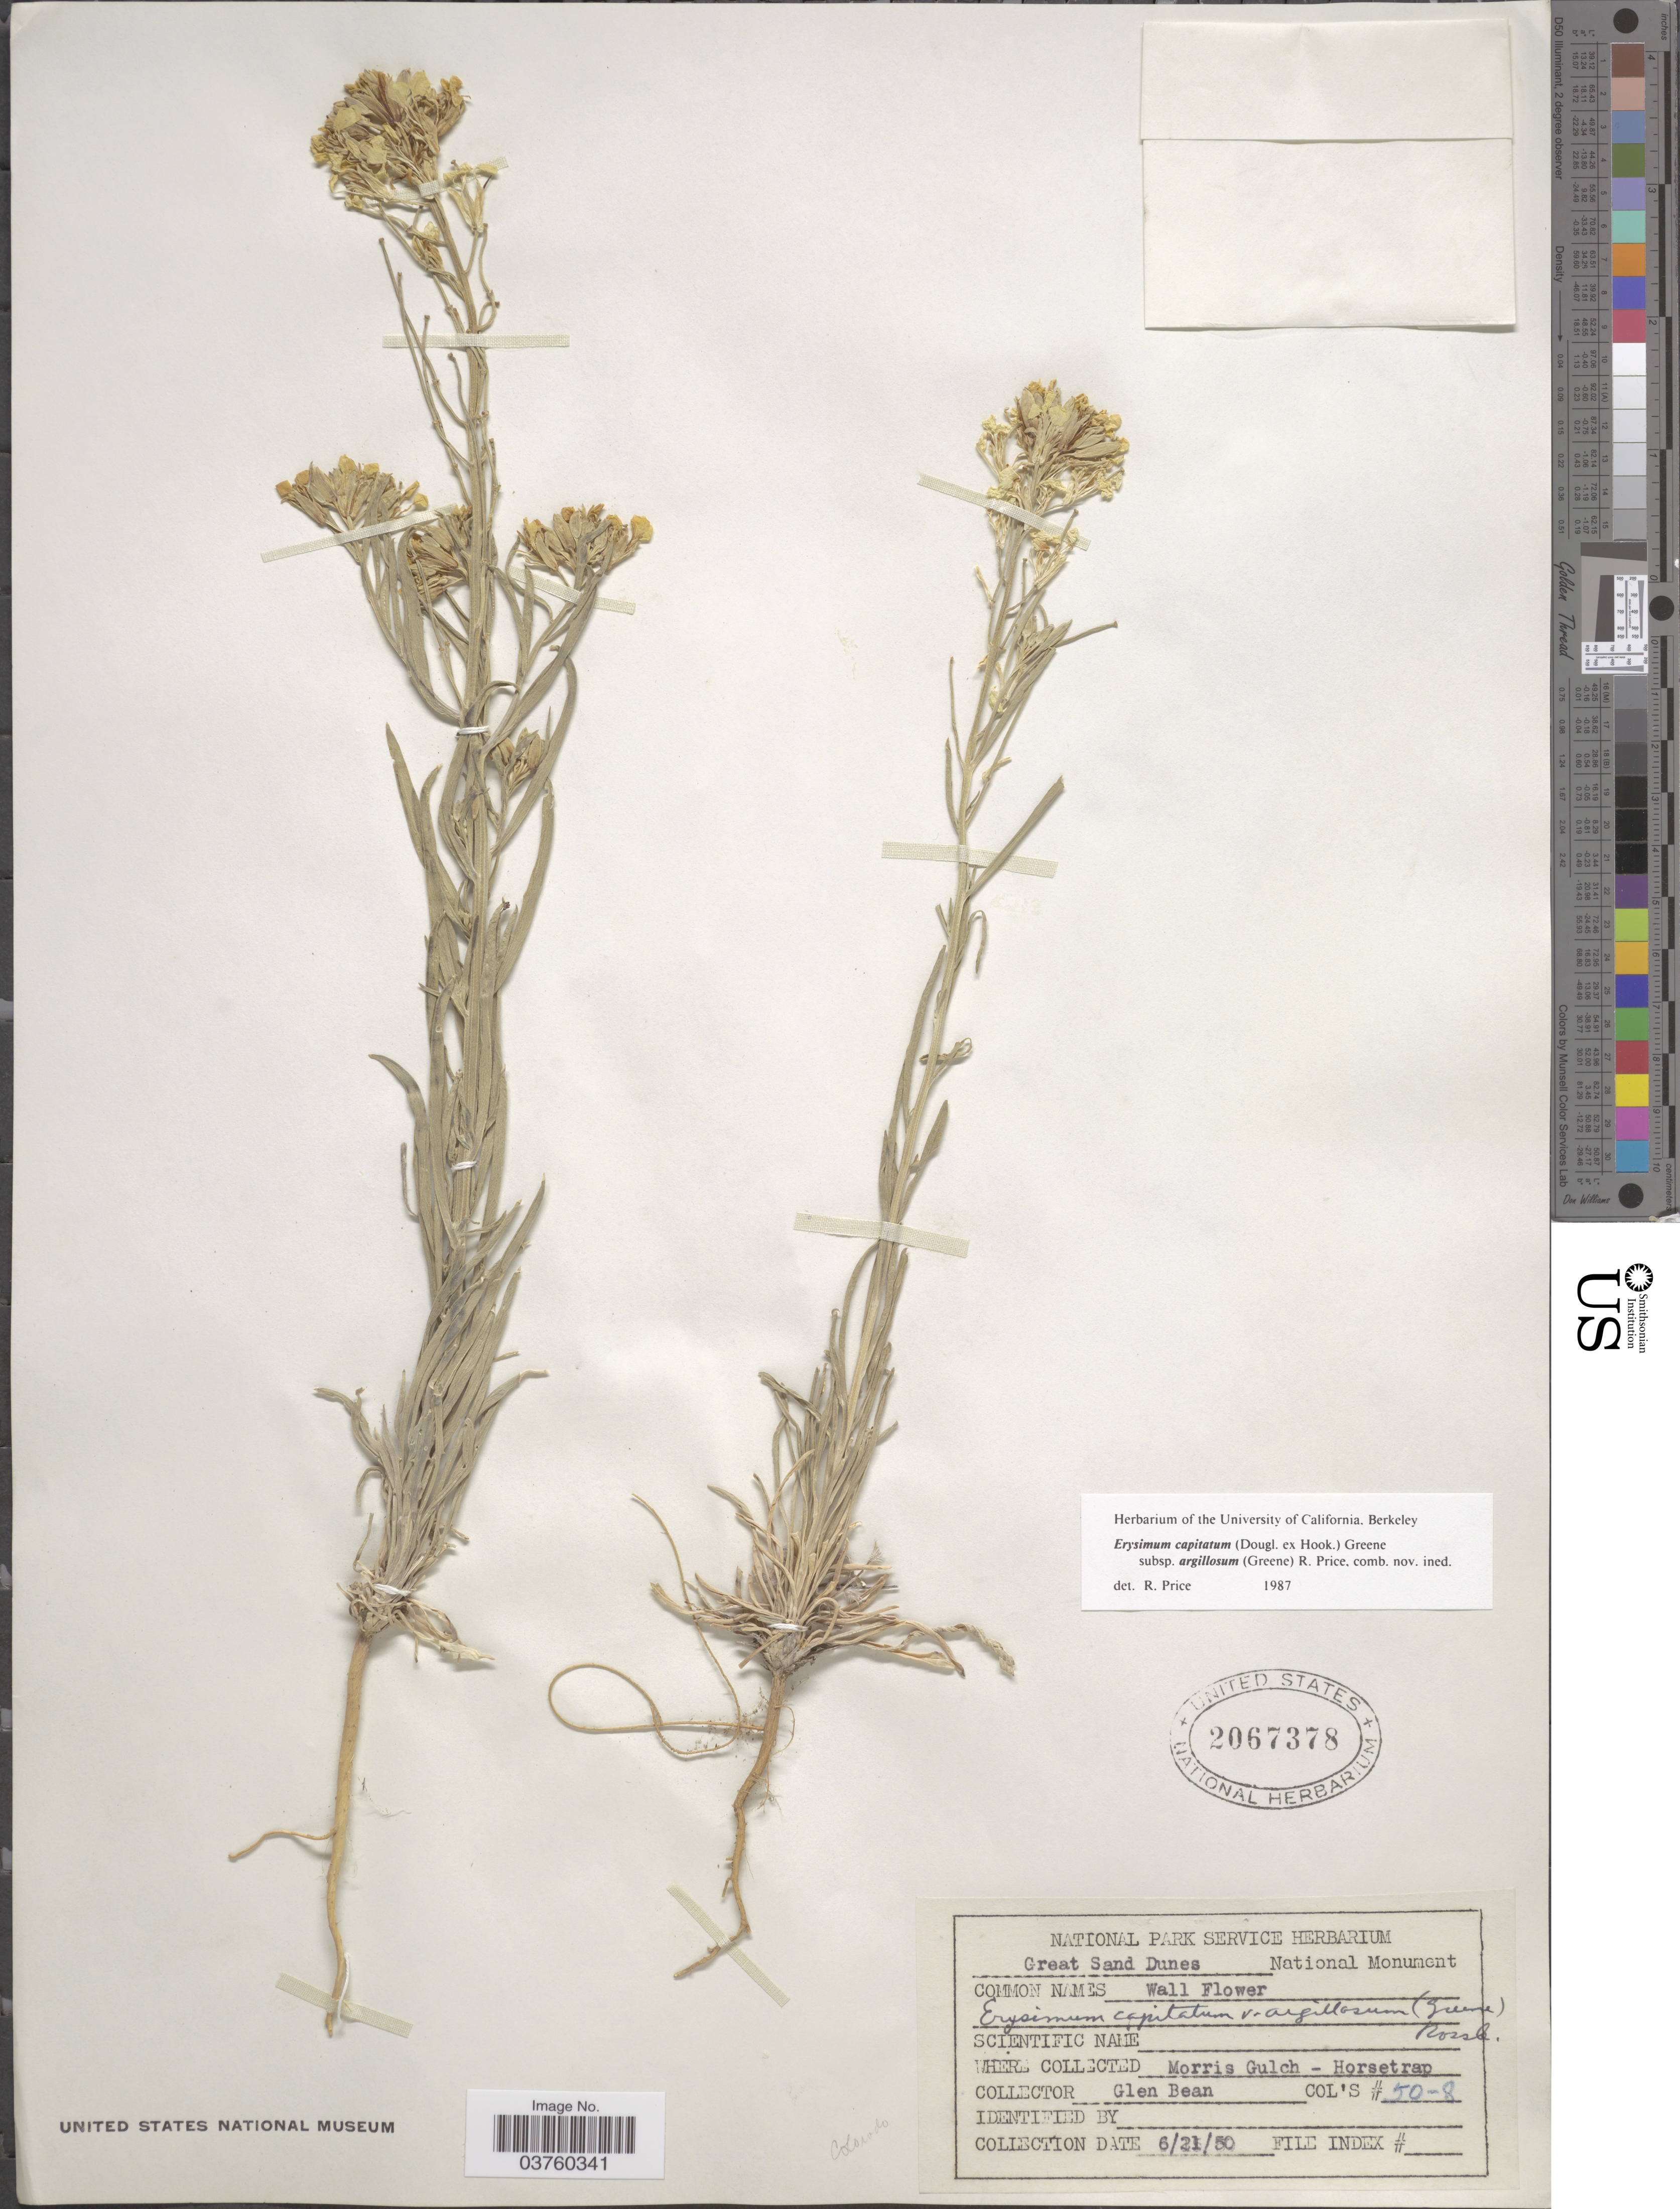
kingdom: Plantae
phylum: Tracheophyta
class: Magnoliopsida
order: Brassicales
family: Brassicaceae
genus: Erysimum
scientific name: Erysimum capitatum var. argillosum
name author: (Greene) R.J. Davis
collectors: G. Bean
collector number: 50-8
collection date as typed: Transcribed d/m/y: 21/6/50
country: United States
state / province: Colorado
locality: Great Sand Dunes National Monument. Morris Gulch- Horsetrap.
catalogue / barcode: US 2067378